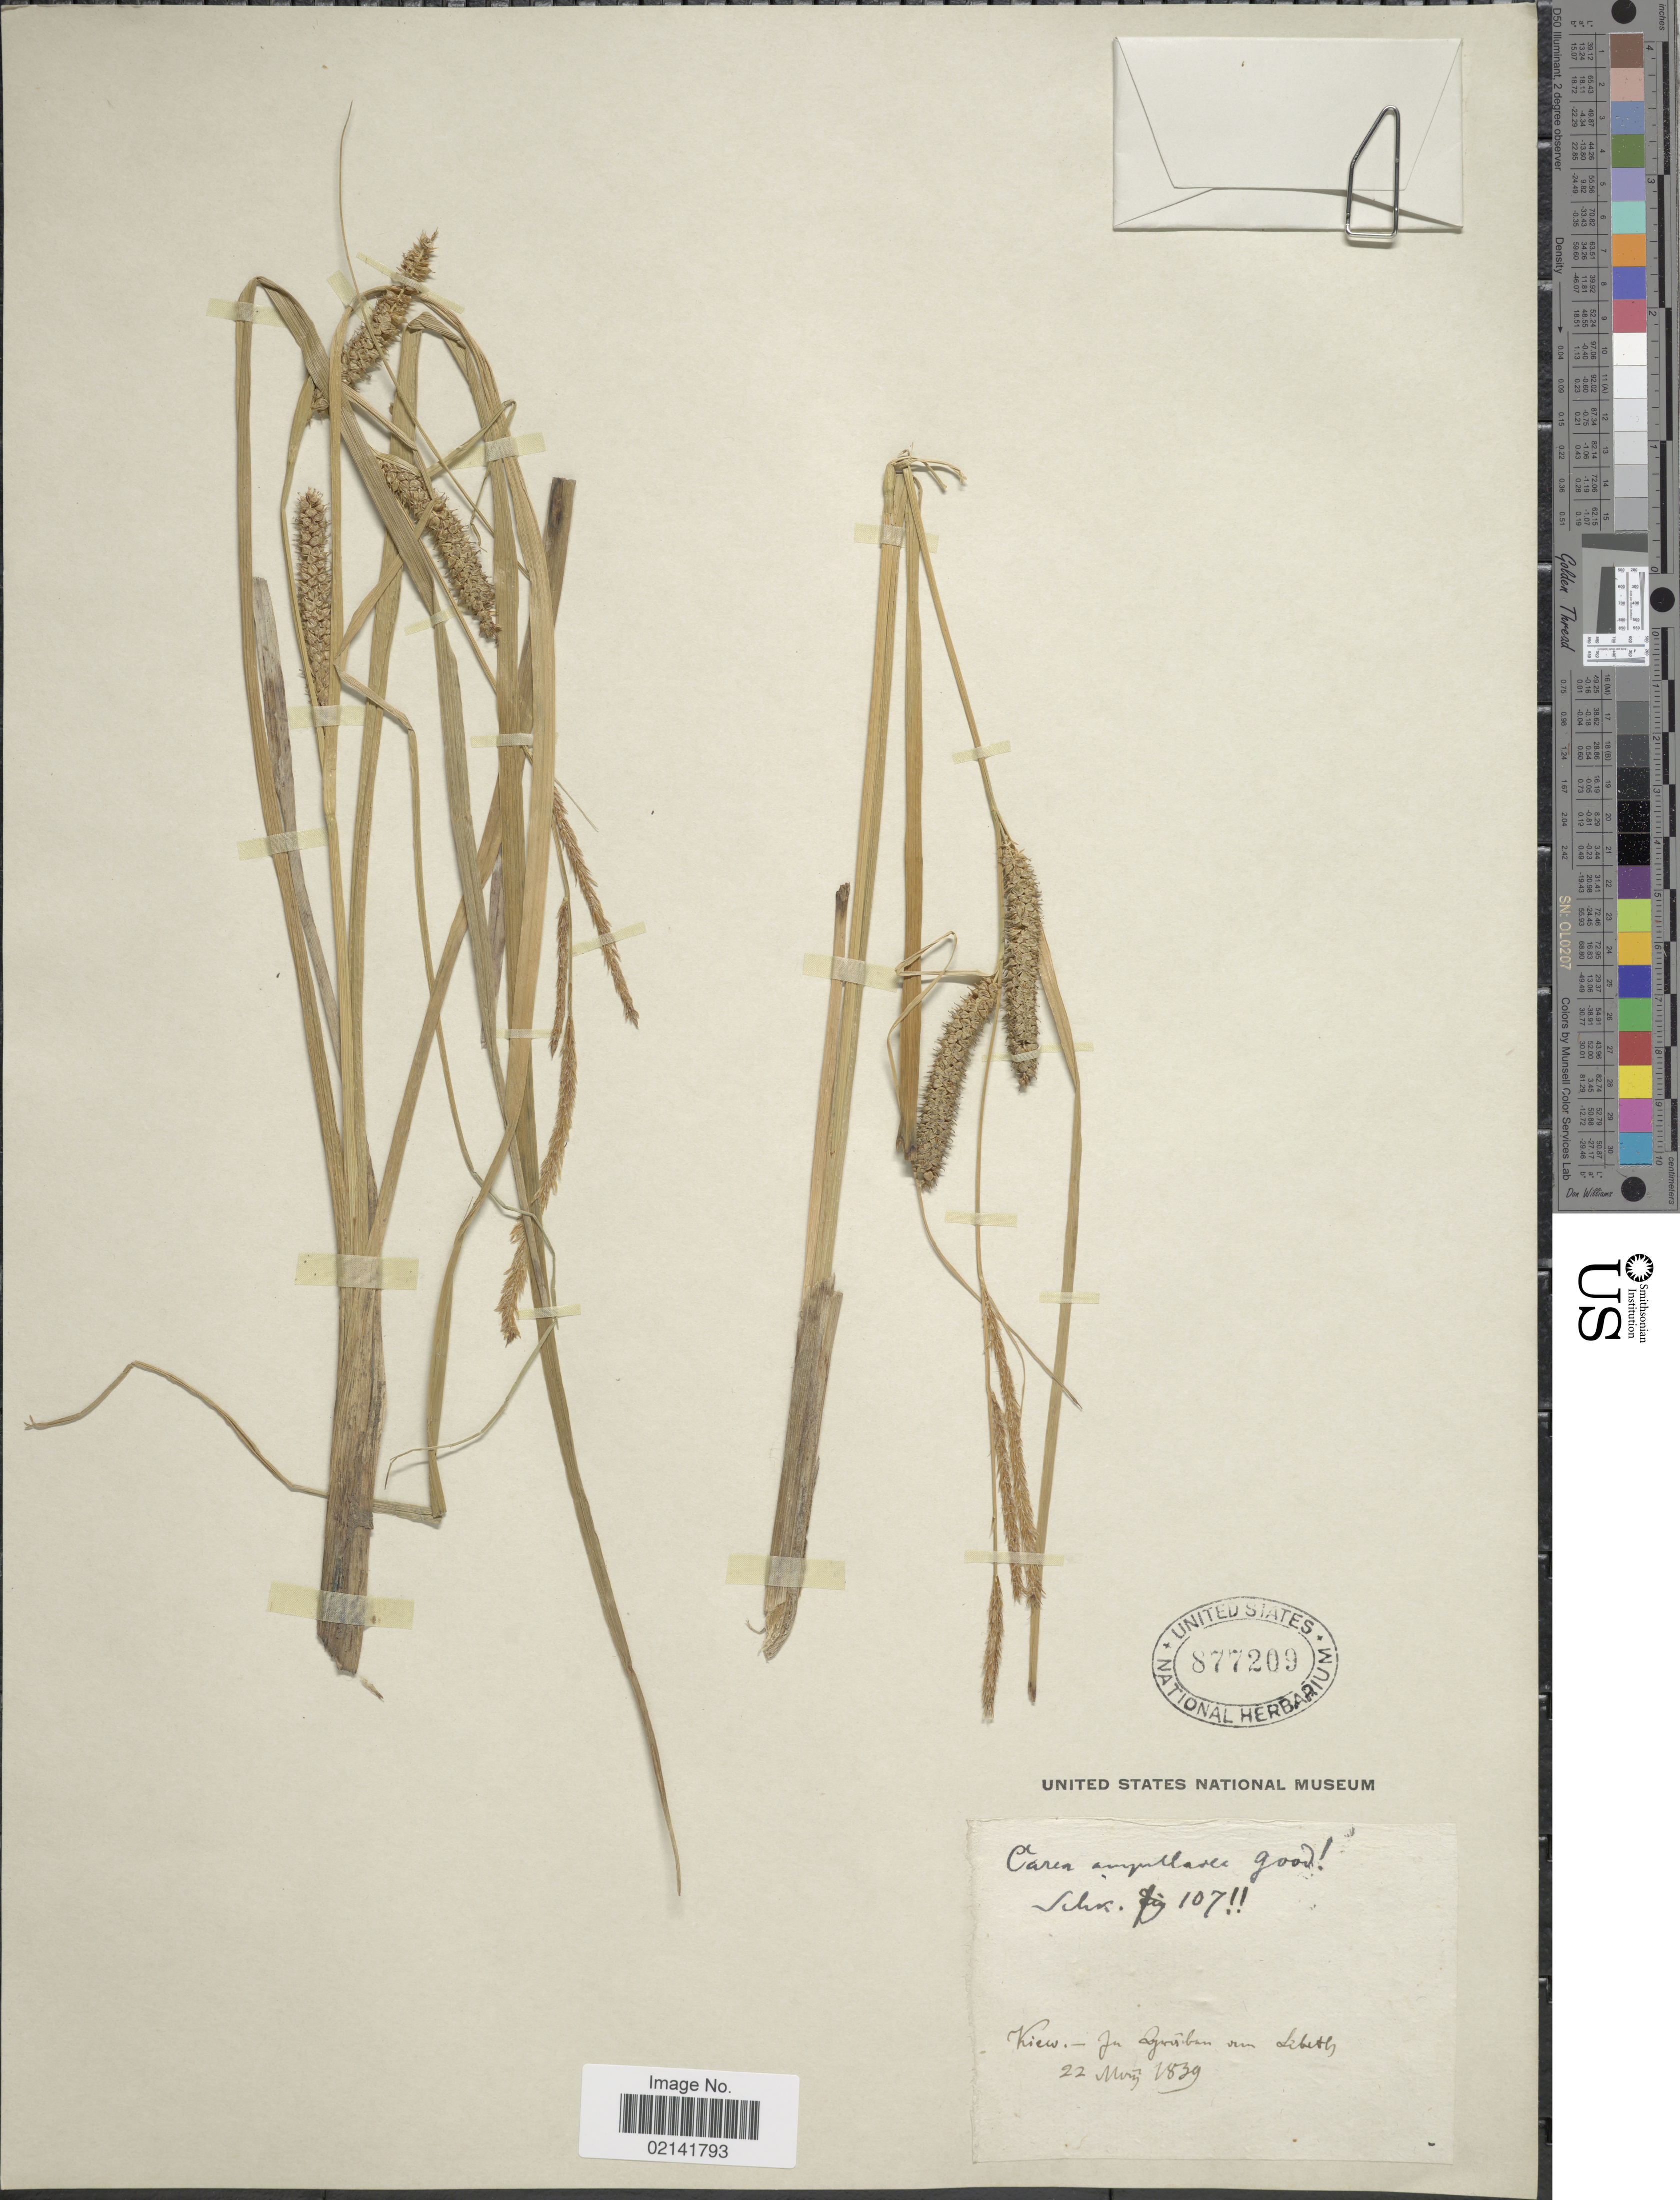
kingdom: Plantae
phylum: Tracheophyta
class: Liliopsida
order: Poales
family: Cyperaceae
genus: Carex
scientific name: Carex rostrata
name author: Stokes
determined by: Strong, Mark T., (BOT), Smithsonian Institution - National Museum of Natural History (UNITED STATES)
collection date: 1839-05-22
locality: Kiew. - In Zyrisiben van Libeth [interpreted]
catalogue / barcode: US 877209